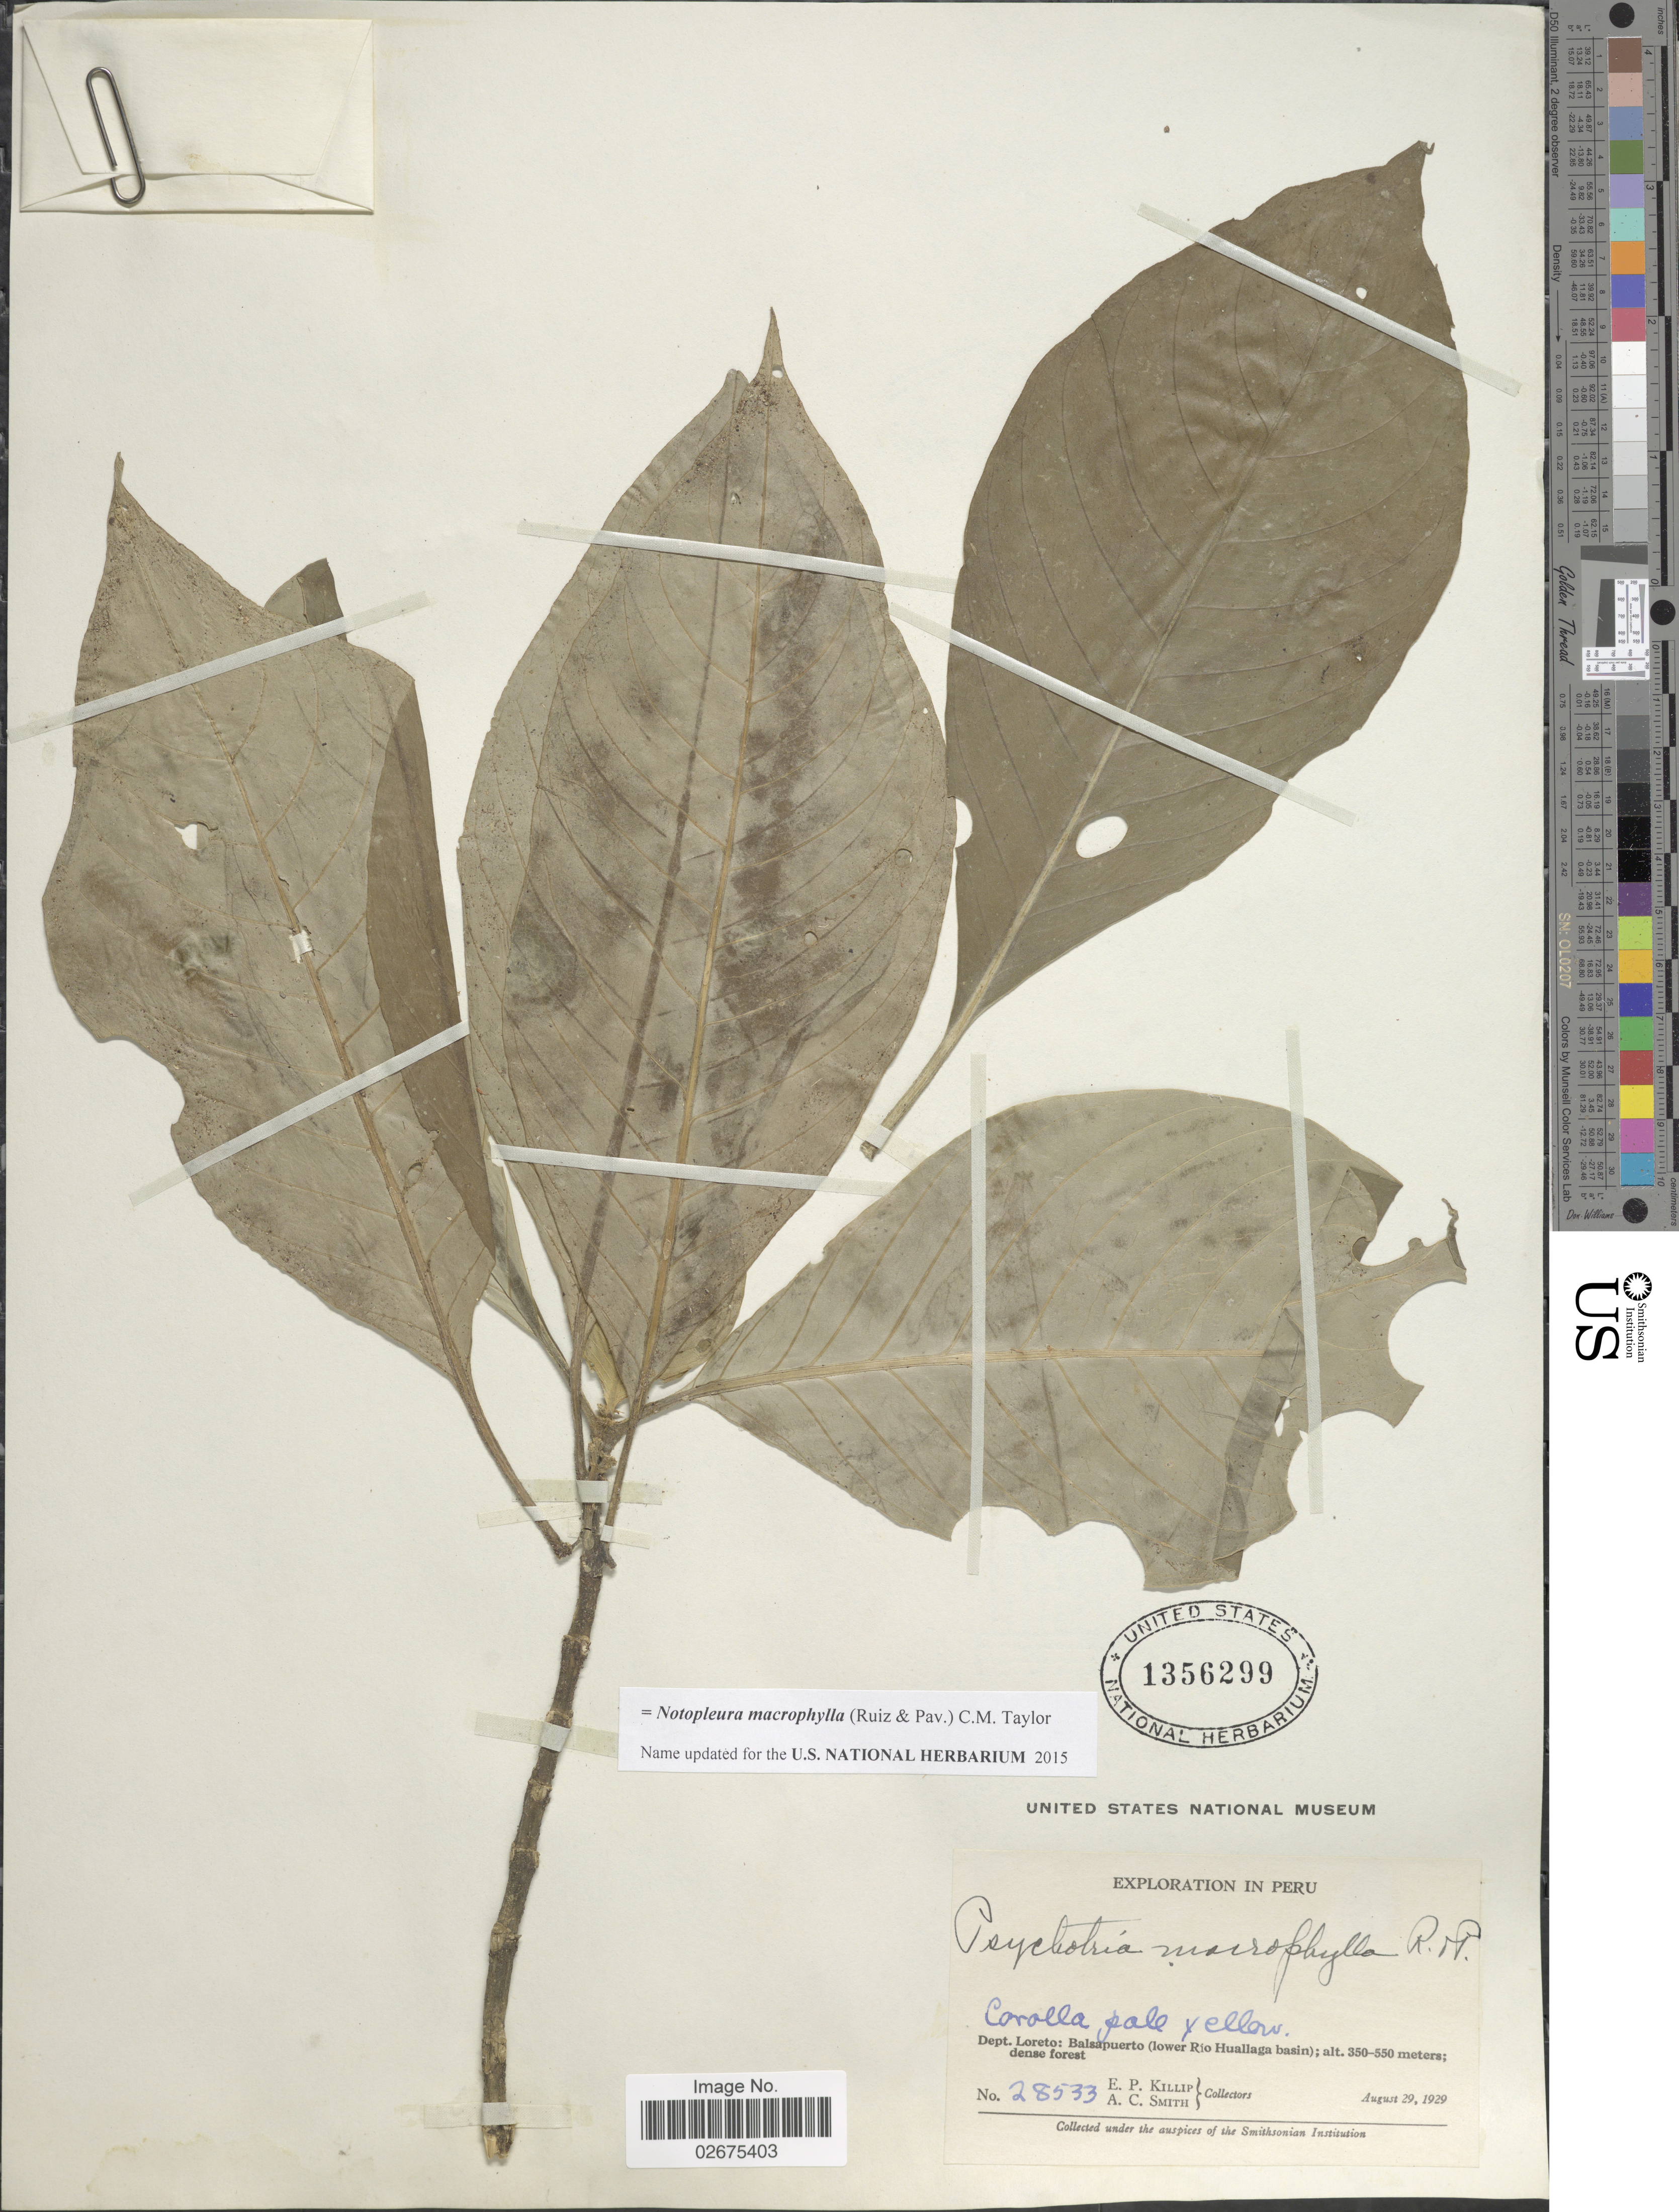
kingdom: Plantae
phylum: Tracheophyta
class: Magnoliopsida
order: Gentianales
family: Rubiaceae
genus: Notopleura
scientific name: Notopleura macrophylla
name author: (Ruiz & Pav.) C.M. Taylor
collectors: E. P. Killip & A. C. Smith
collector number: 28533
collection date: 1929-08-29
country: Peru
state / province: Loreto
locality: Dept. Loreto: Balsapeurto (lower Rio Huallaga basin); dense forest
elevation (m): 350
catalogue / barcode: US 1356299